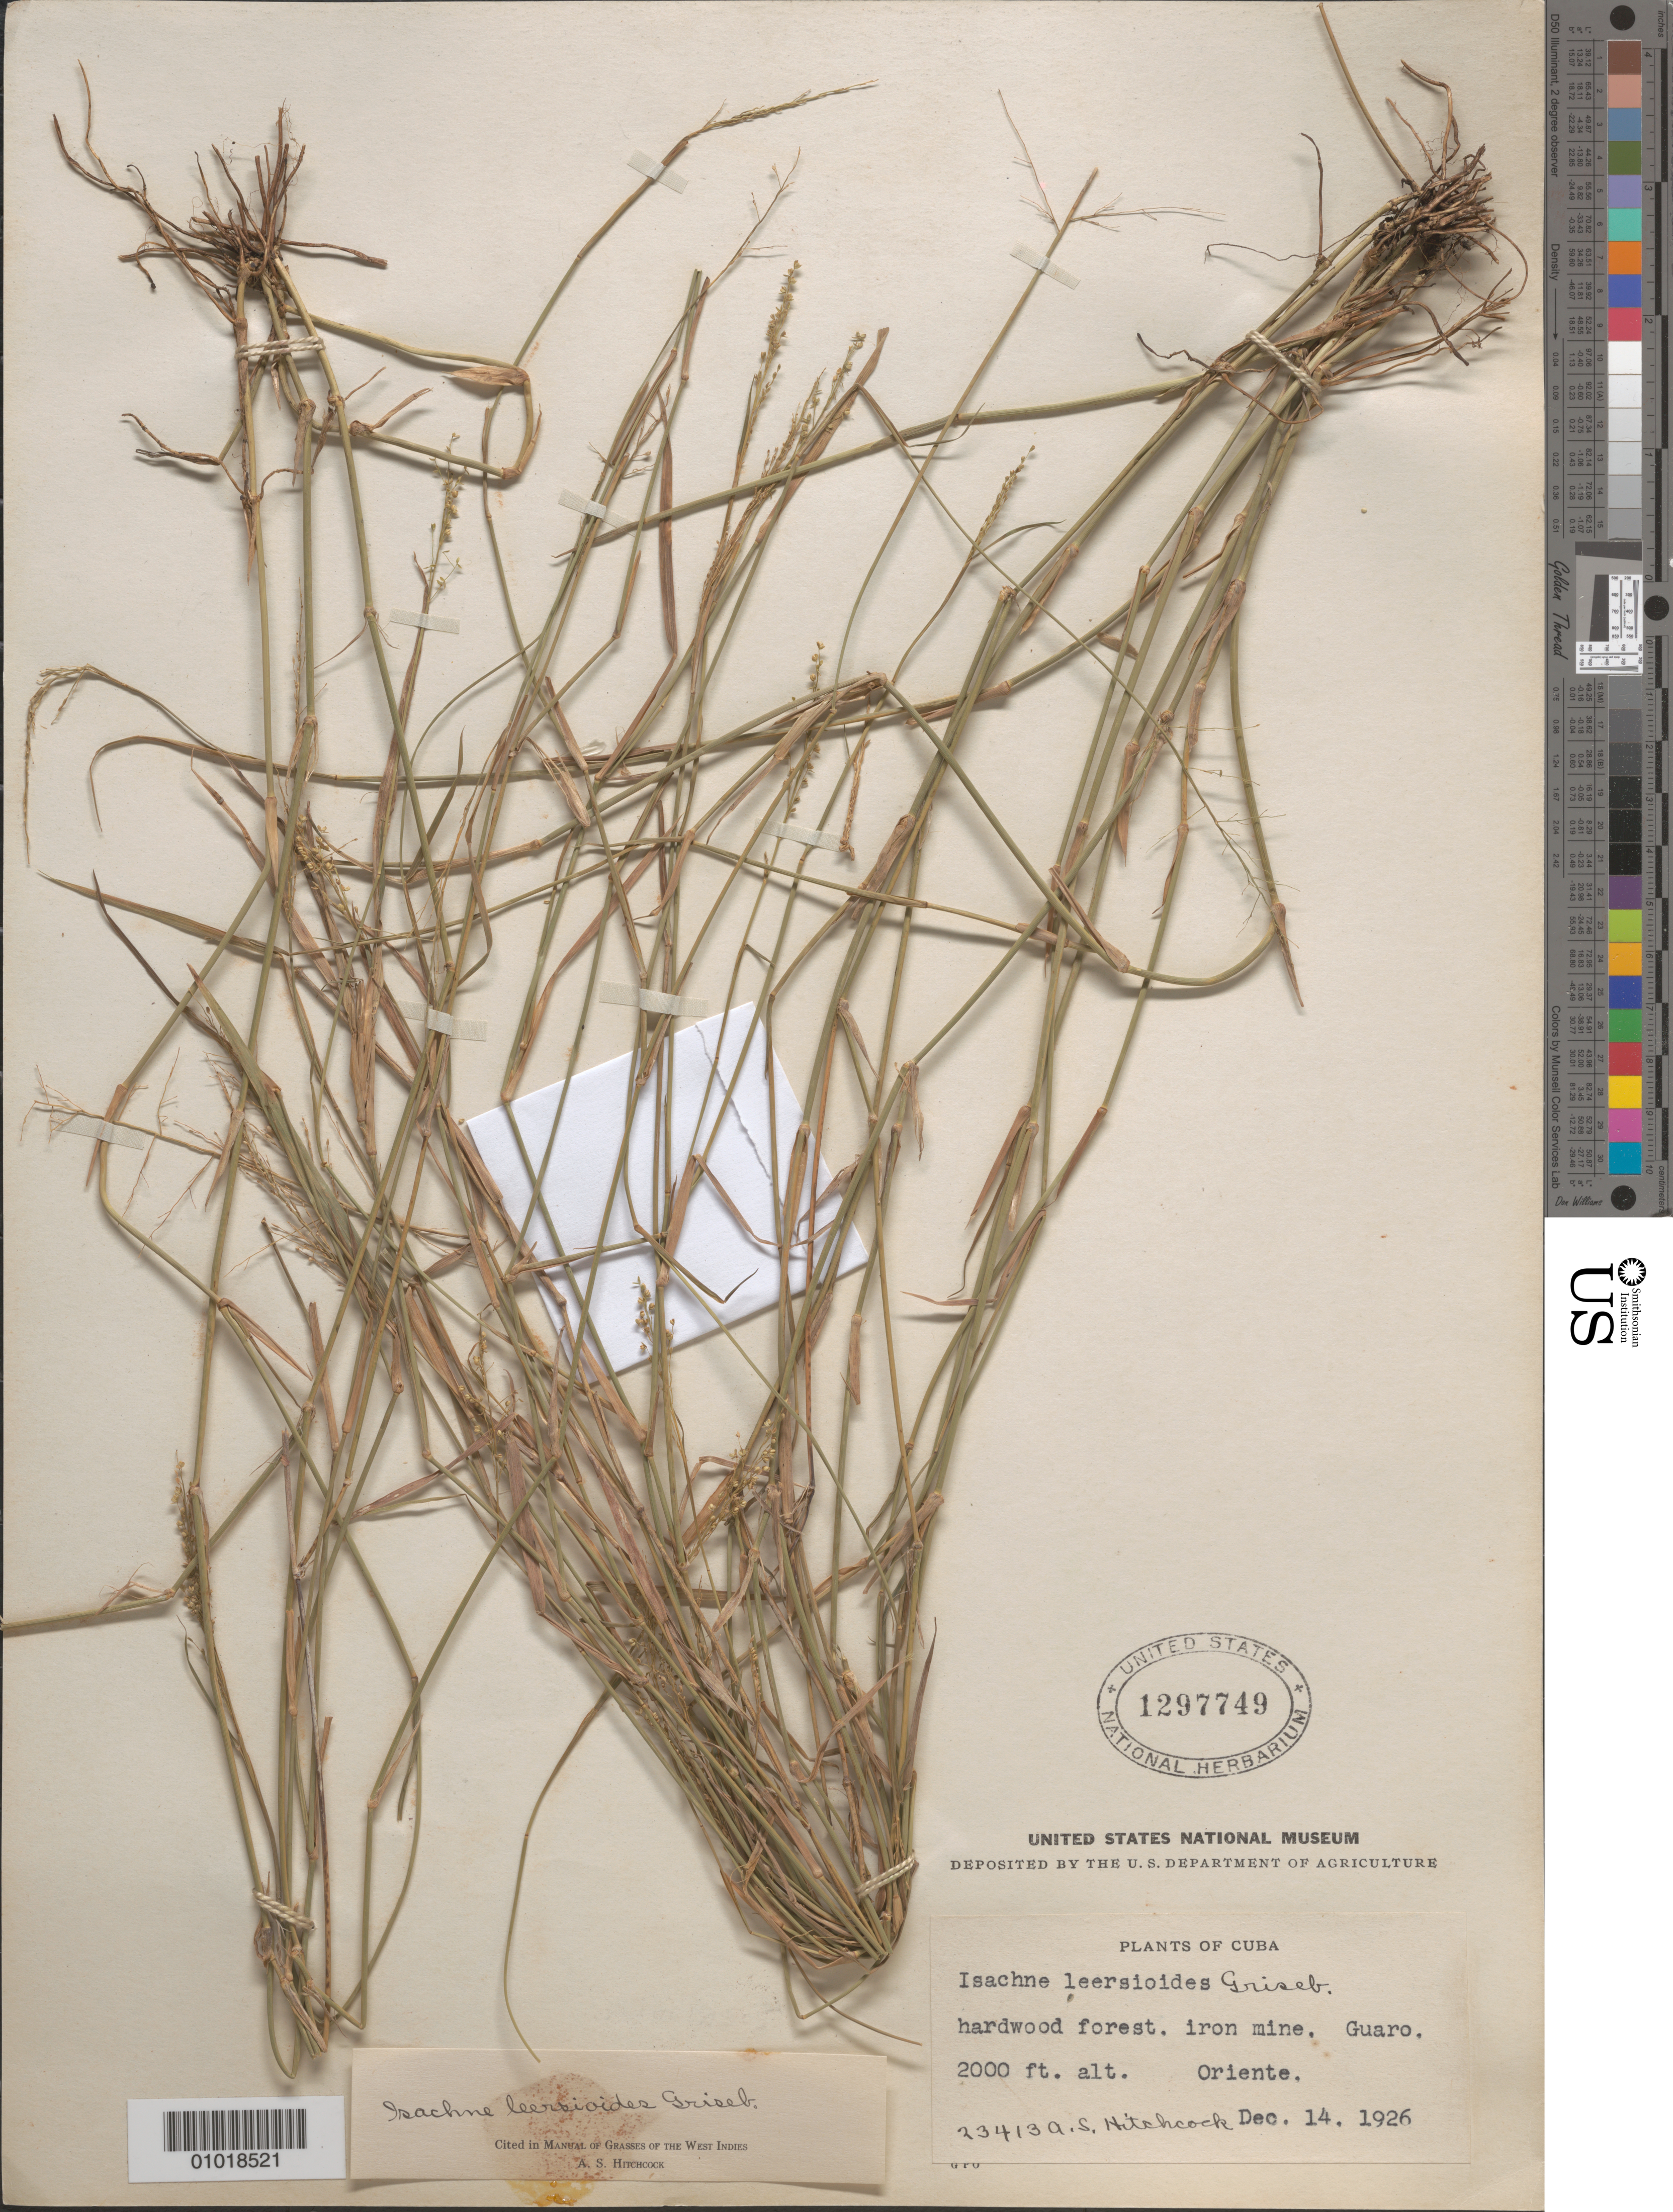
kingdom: Plantae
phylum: Tracheophyta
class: Liliopsida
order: Poales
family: Poaceae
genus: Isachne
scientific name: Isachne leersioides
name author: Griseb.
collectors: A. S. Hitchcock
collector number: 23413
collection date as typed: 14 Dec 1926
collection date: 1926-12-14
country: Cuba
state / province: Oriente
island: Cuba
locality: hardwood forest iron mine Gauro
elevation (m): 610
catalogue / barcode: US 1297749